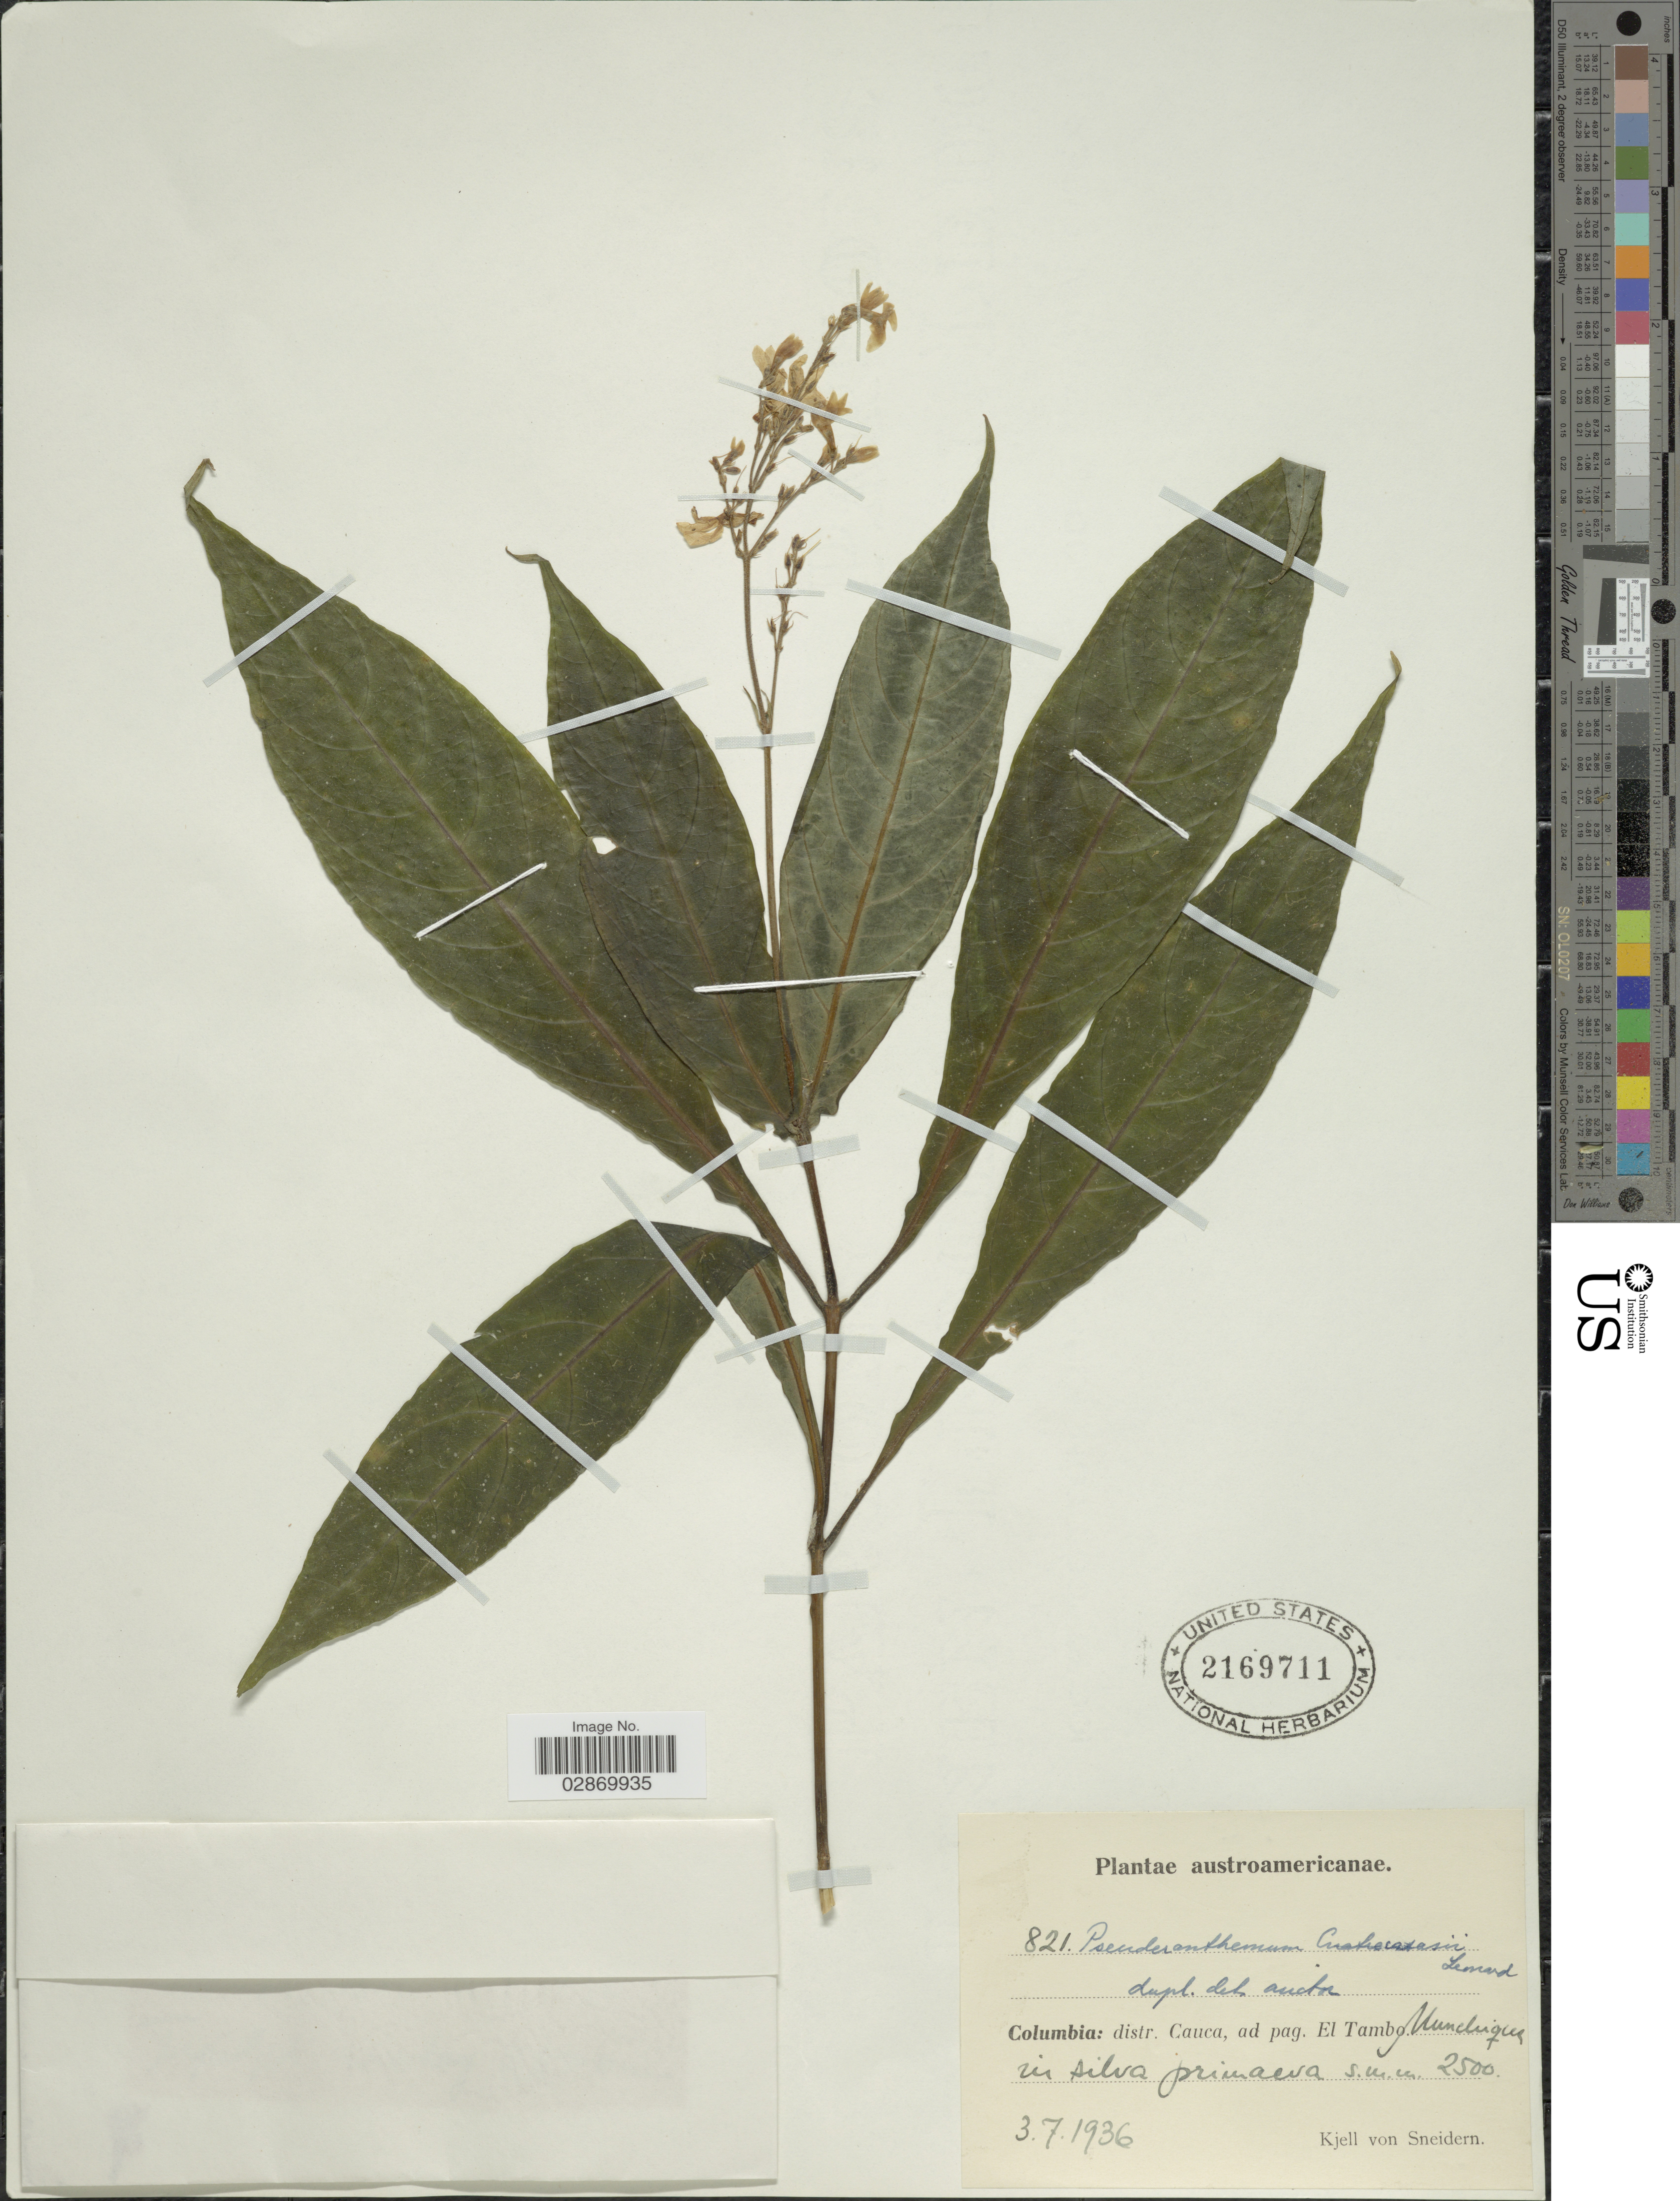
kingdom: Plantae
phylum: Tracheophyta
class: Magnoliopsida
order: Lamiales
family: Acanthaceae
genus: Pseuderanthemum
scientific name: Pseuderanthemum cuatrecasasii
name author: Leonard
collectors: K. von Sneidern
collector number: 821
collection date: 1936-07-03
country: Colombia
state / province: Cauca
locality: Distr. Cauca, ad pag. El Tambo, Munchique La Costa in silva primaeva.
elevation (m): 2500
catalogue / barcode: US 2169711